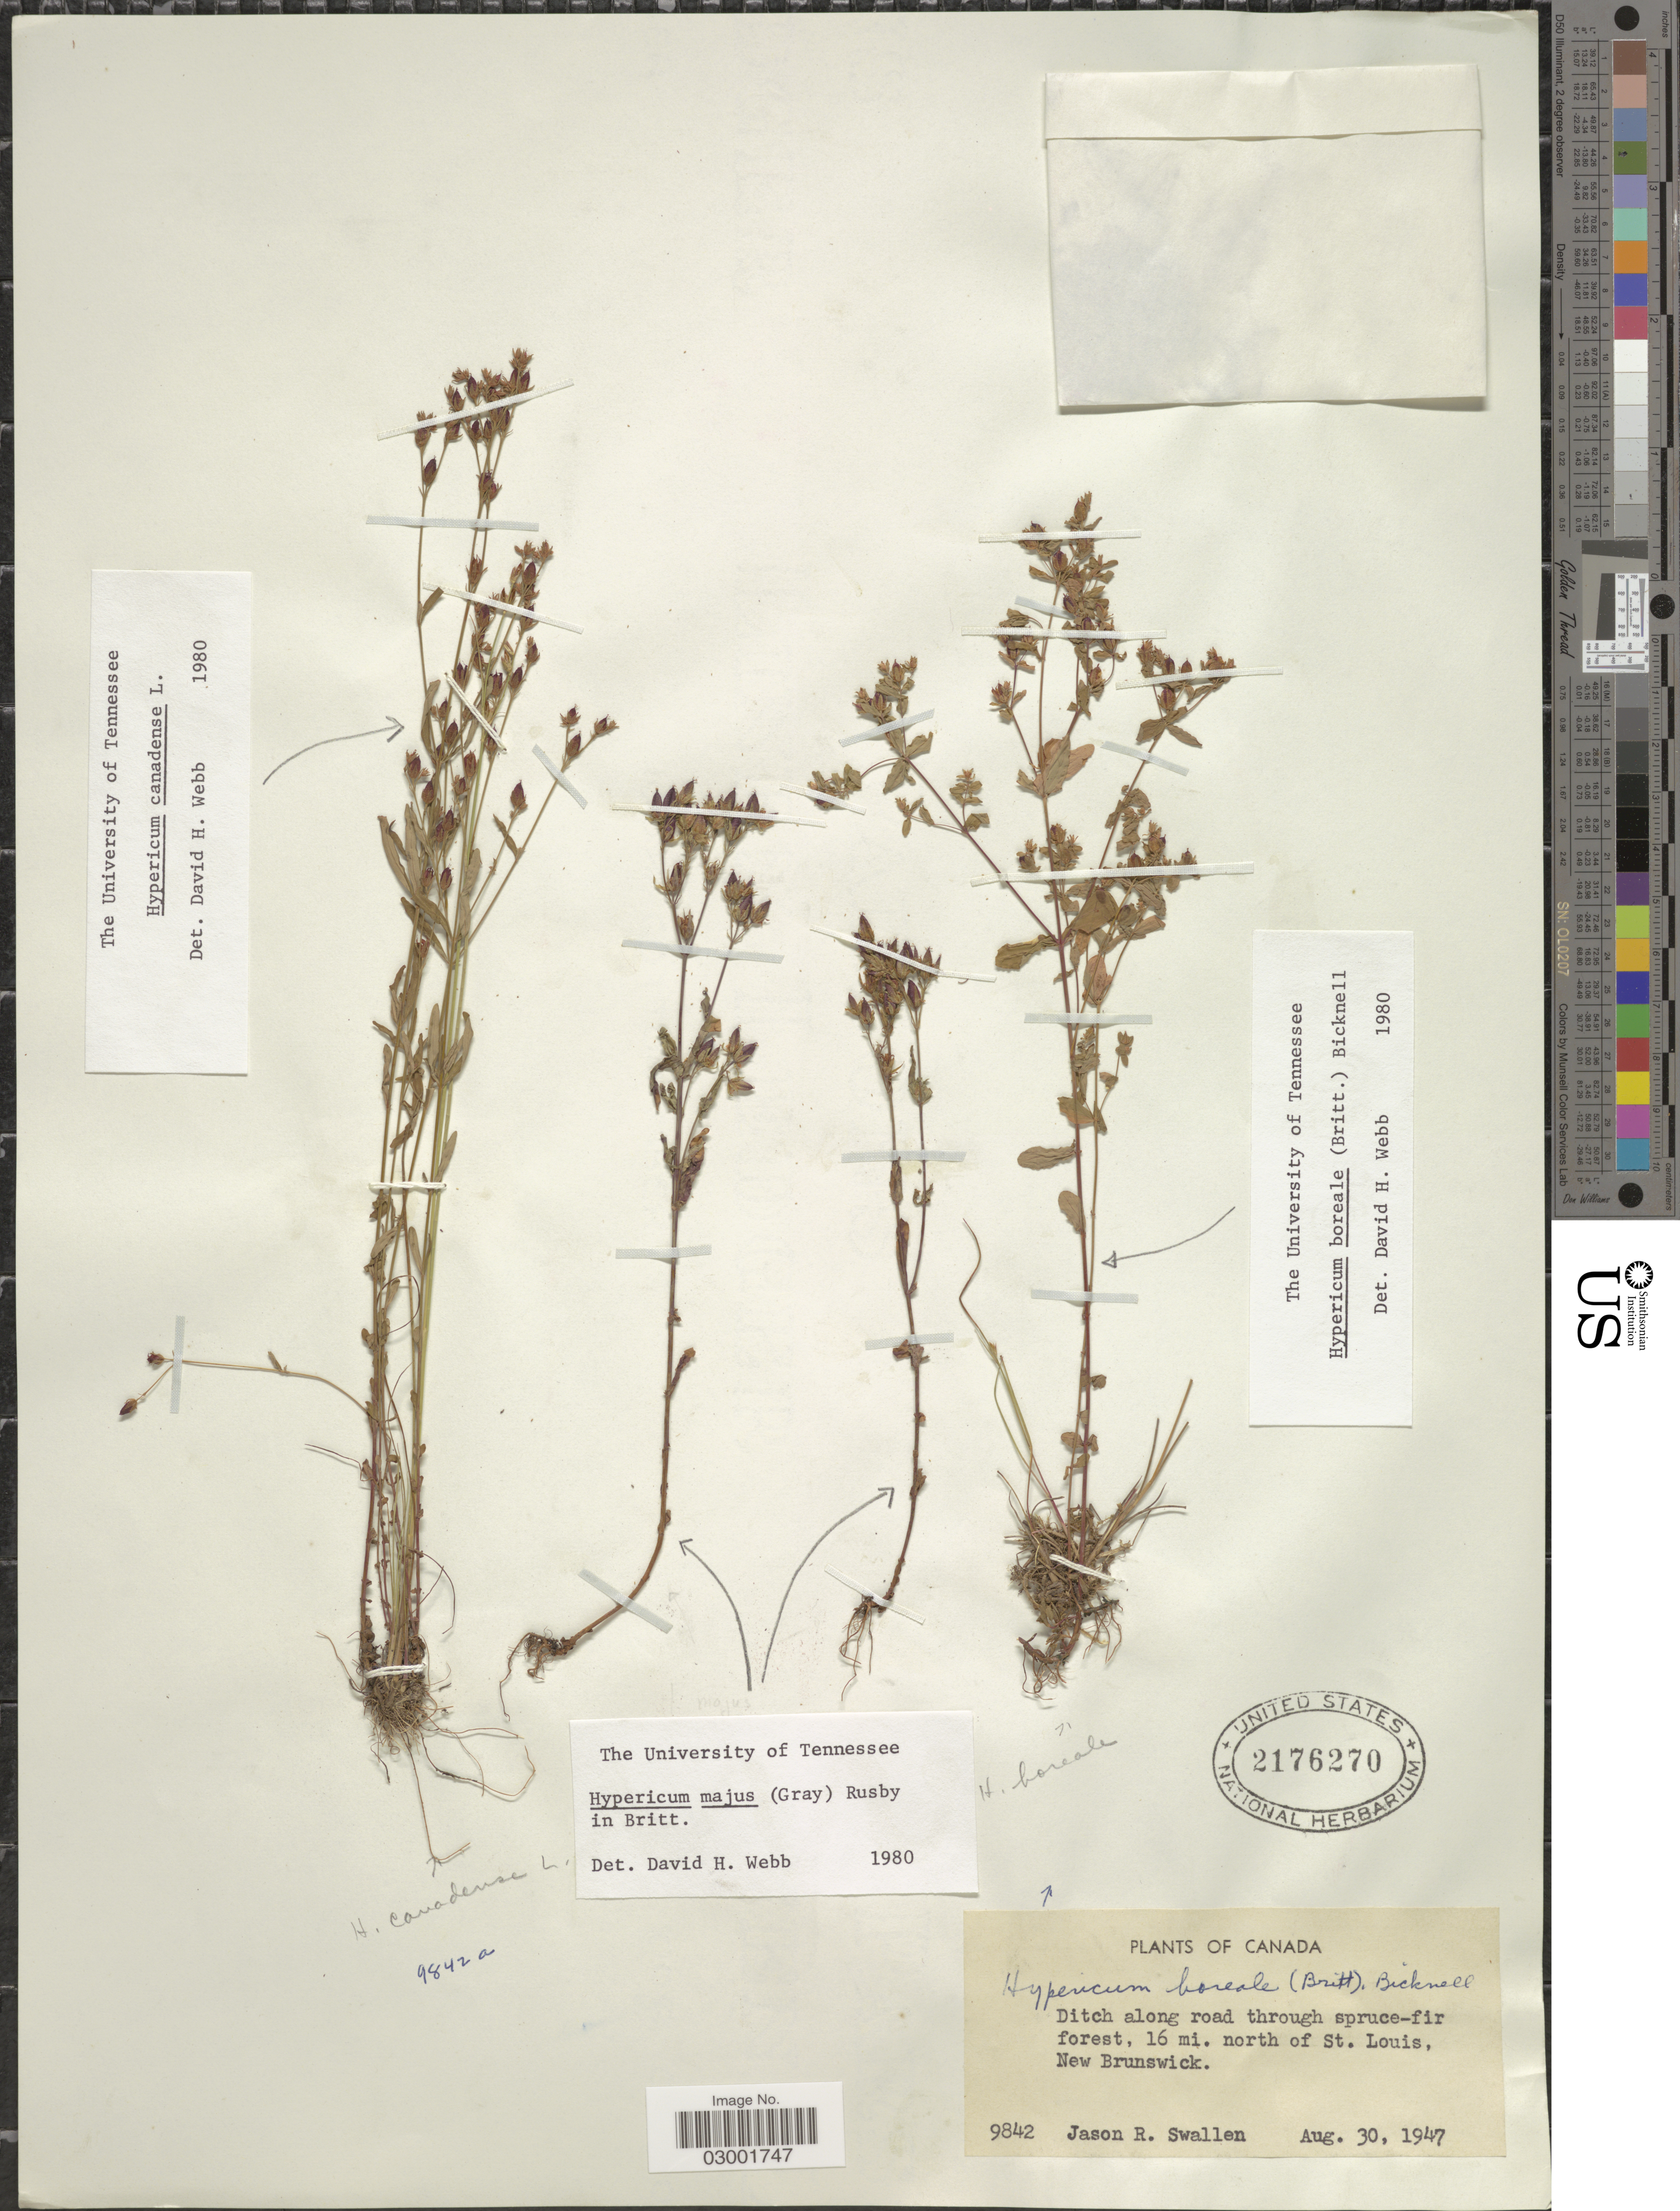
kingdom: Plantae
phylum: Tracheophyta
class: Magnoliopsida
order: Malpighiales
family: Hypericaceae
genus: Hypericum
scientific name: Hypericum majus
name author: (A. Gray) Britton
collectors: J. R. Swallen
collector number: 9842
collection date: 1947-08-30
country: Canada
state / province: New Brunswick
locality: Ditch along road through spruce-fir forest, 16 mi. north of St. Louis.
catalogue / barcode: US 2176270